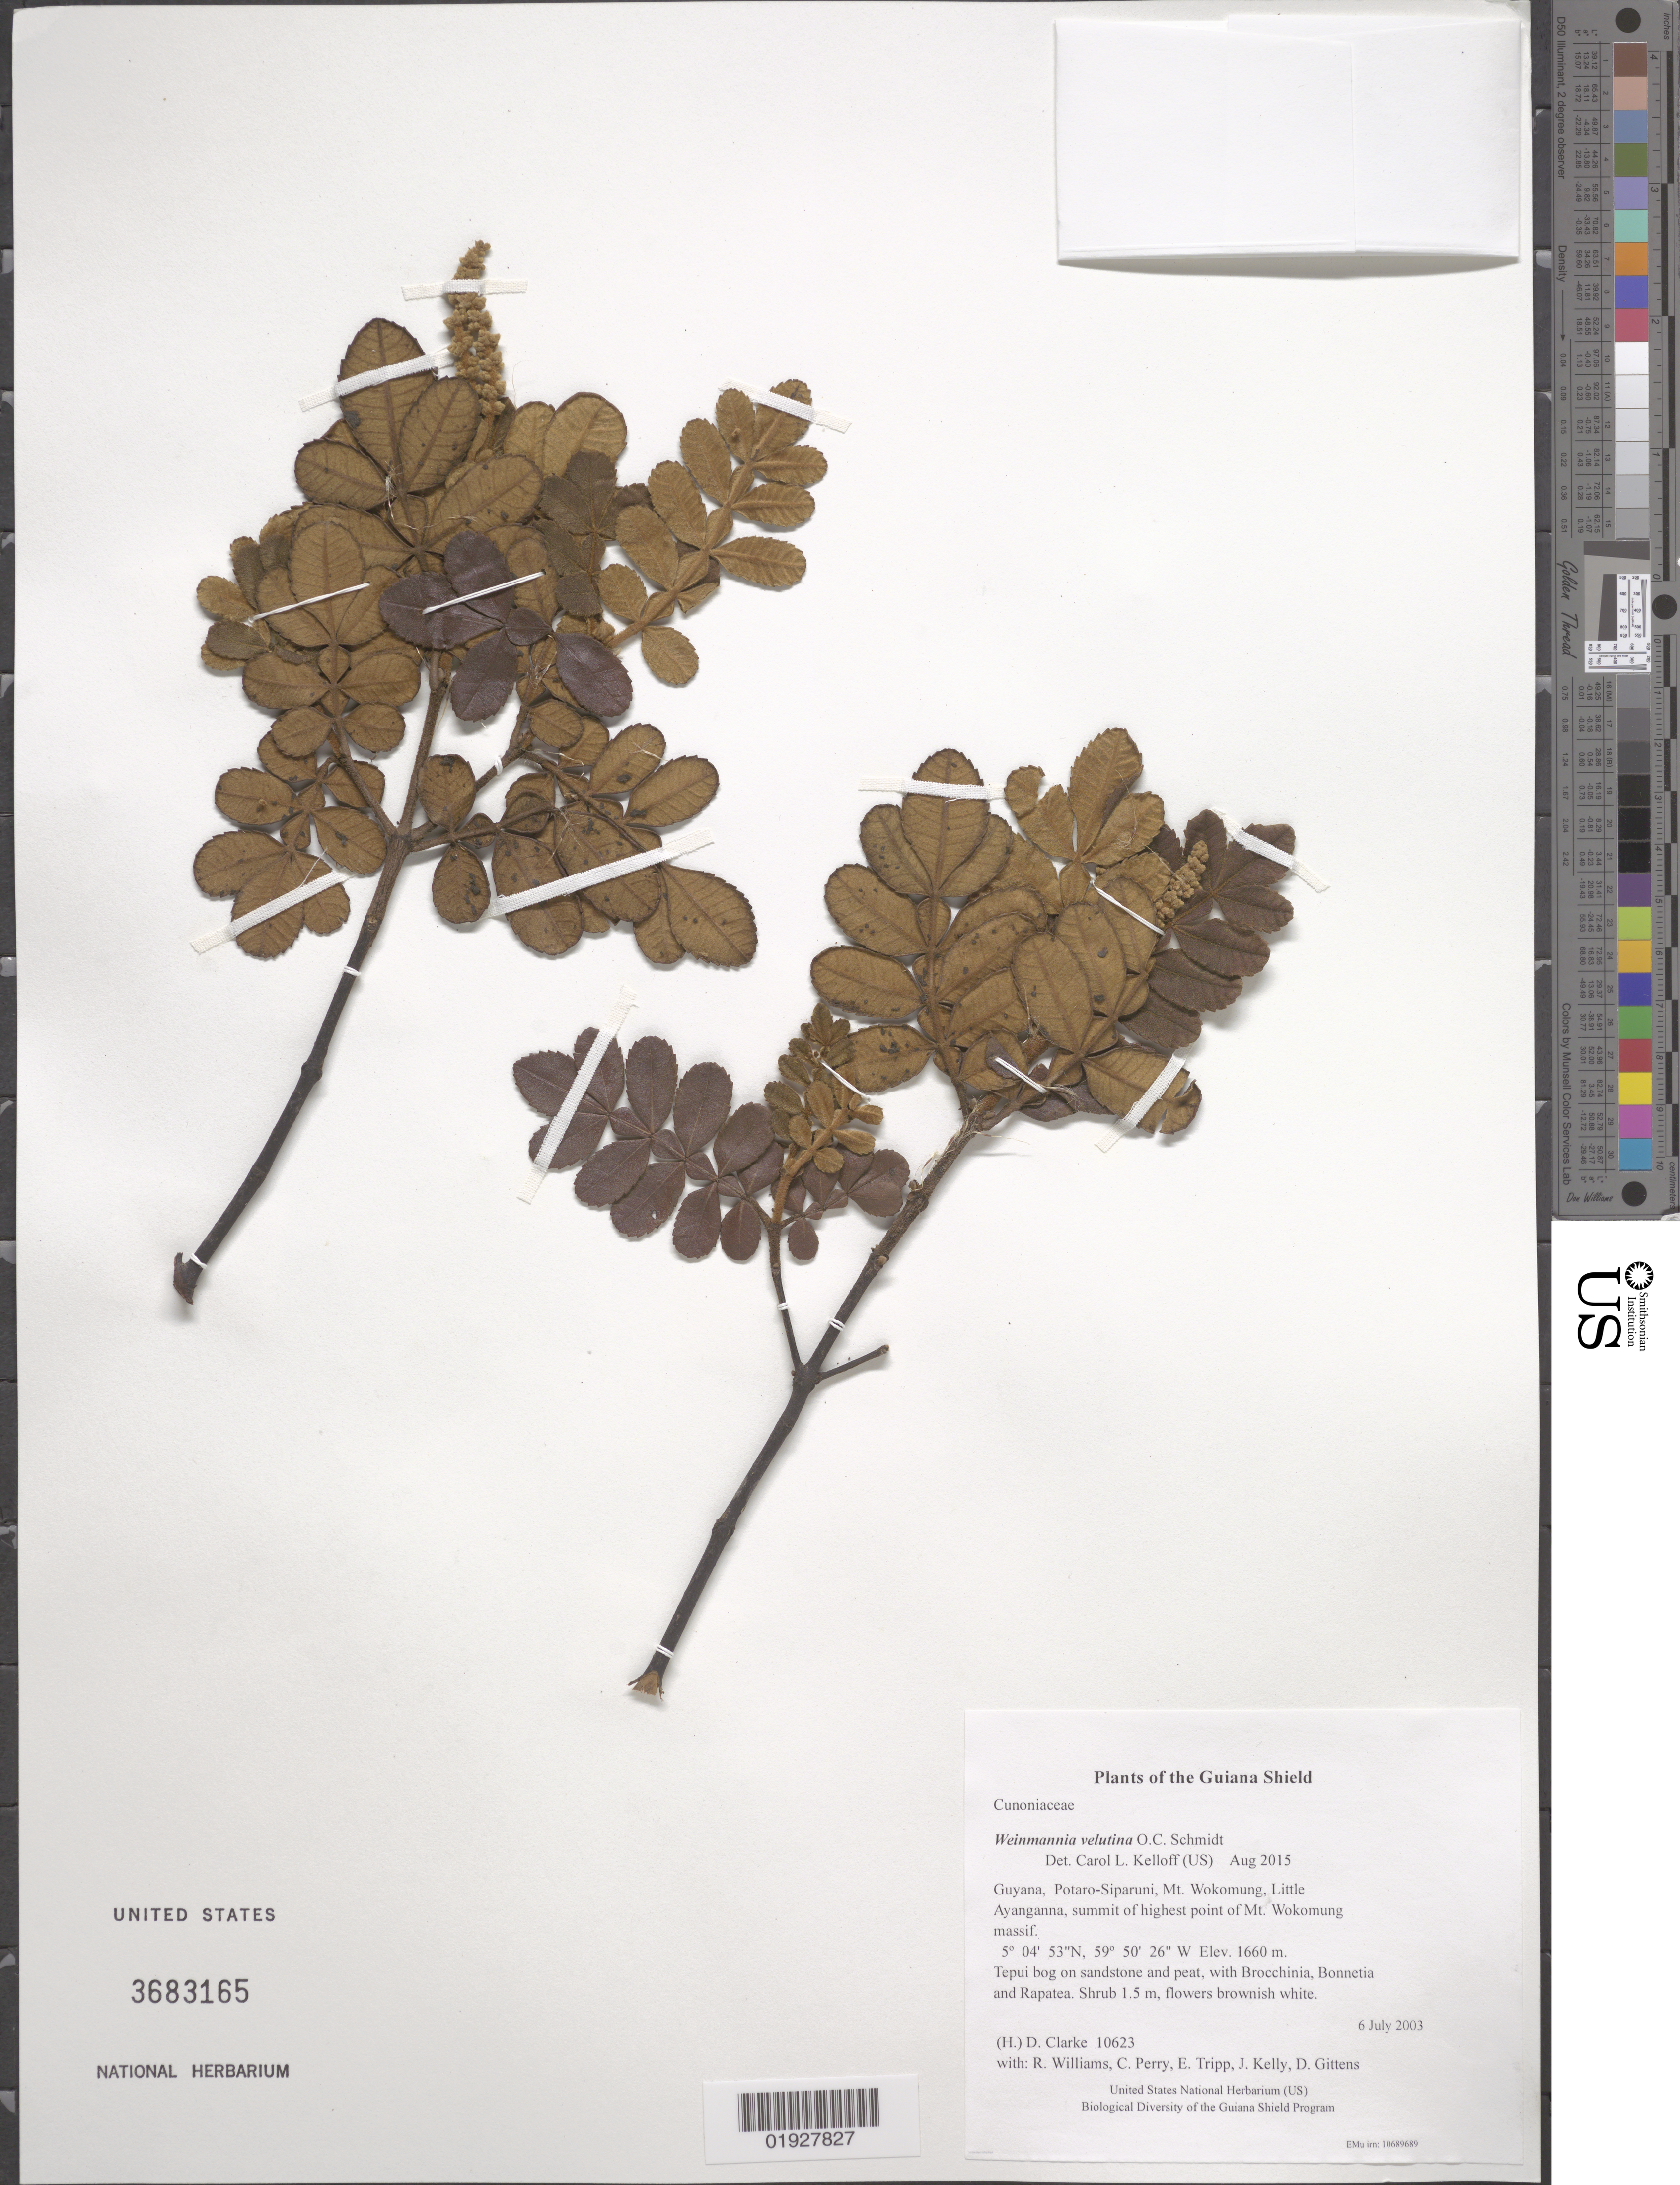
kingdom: Plantae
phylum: Tracheophyta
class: Magnoliopsida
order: Oxalidales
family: Cunoniaceae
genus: Weinmannia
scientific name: Weinmannia velutina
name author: O.C. Schmidt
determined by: Kelloff, Carol L., (US), Smithsonian Institution - National Museum of Natural History (UNITED STATES)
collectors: H. D. Clarke, R. Williams, C. Perry, E. Tripp, J. Kelly, D. Gittens & S. R. Stern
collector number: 10623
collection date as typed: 6 July 2003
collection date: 2003-07-06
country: Guyana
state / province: Potaro-Siparuni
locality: Mt. Wokomung, Little Ayanganna, summit of highest point of Mt. Wokomung massif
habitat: Tepui bog on sandstone and peat, with Brocchinia, Bonnetia and Rapatea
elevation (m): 1660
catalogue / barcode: US 3683165